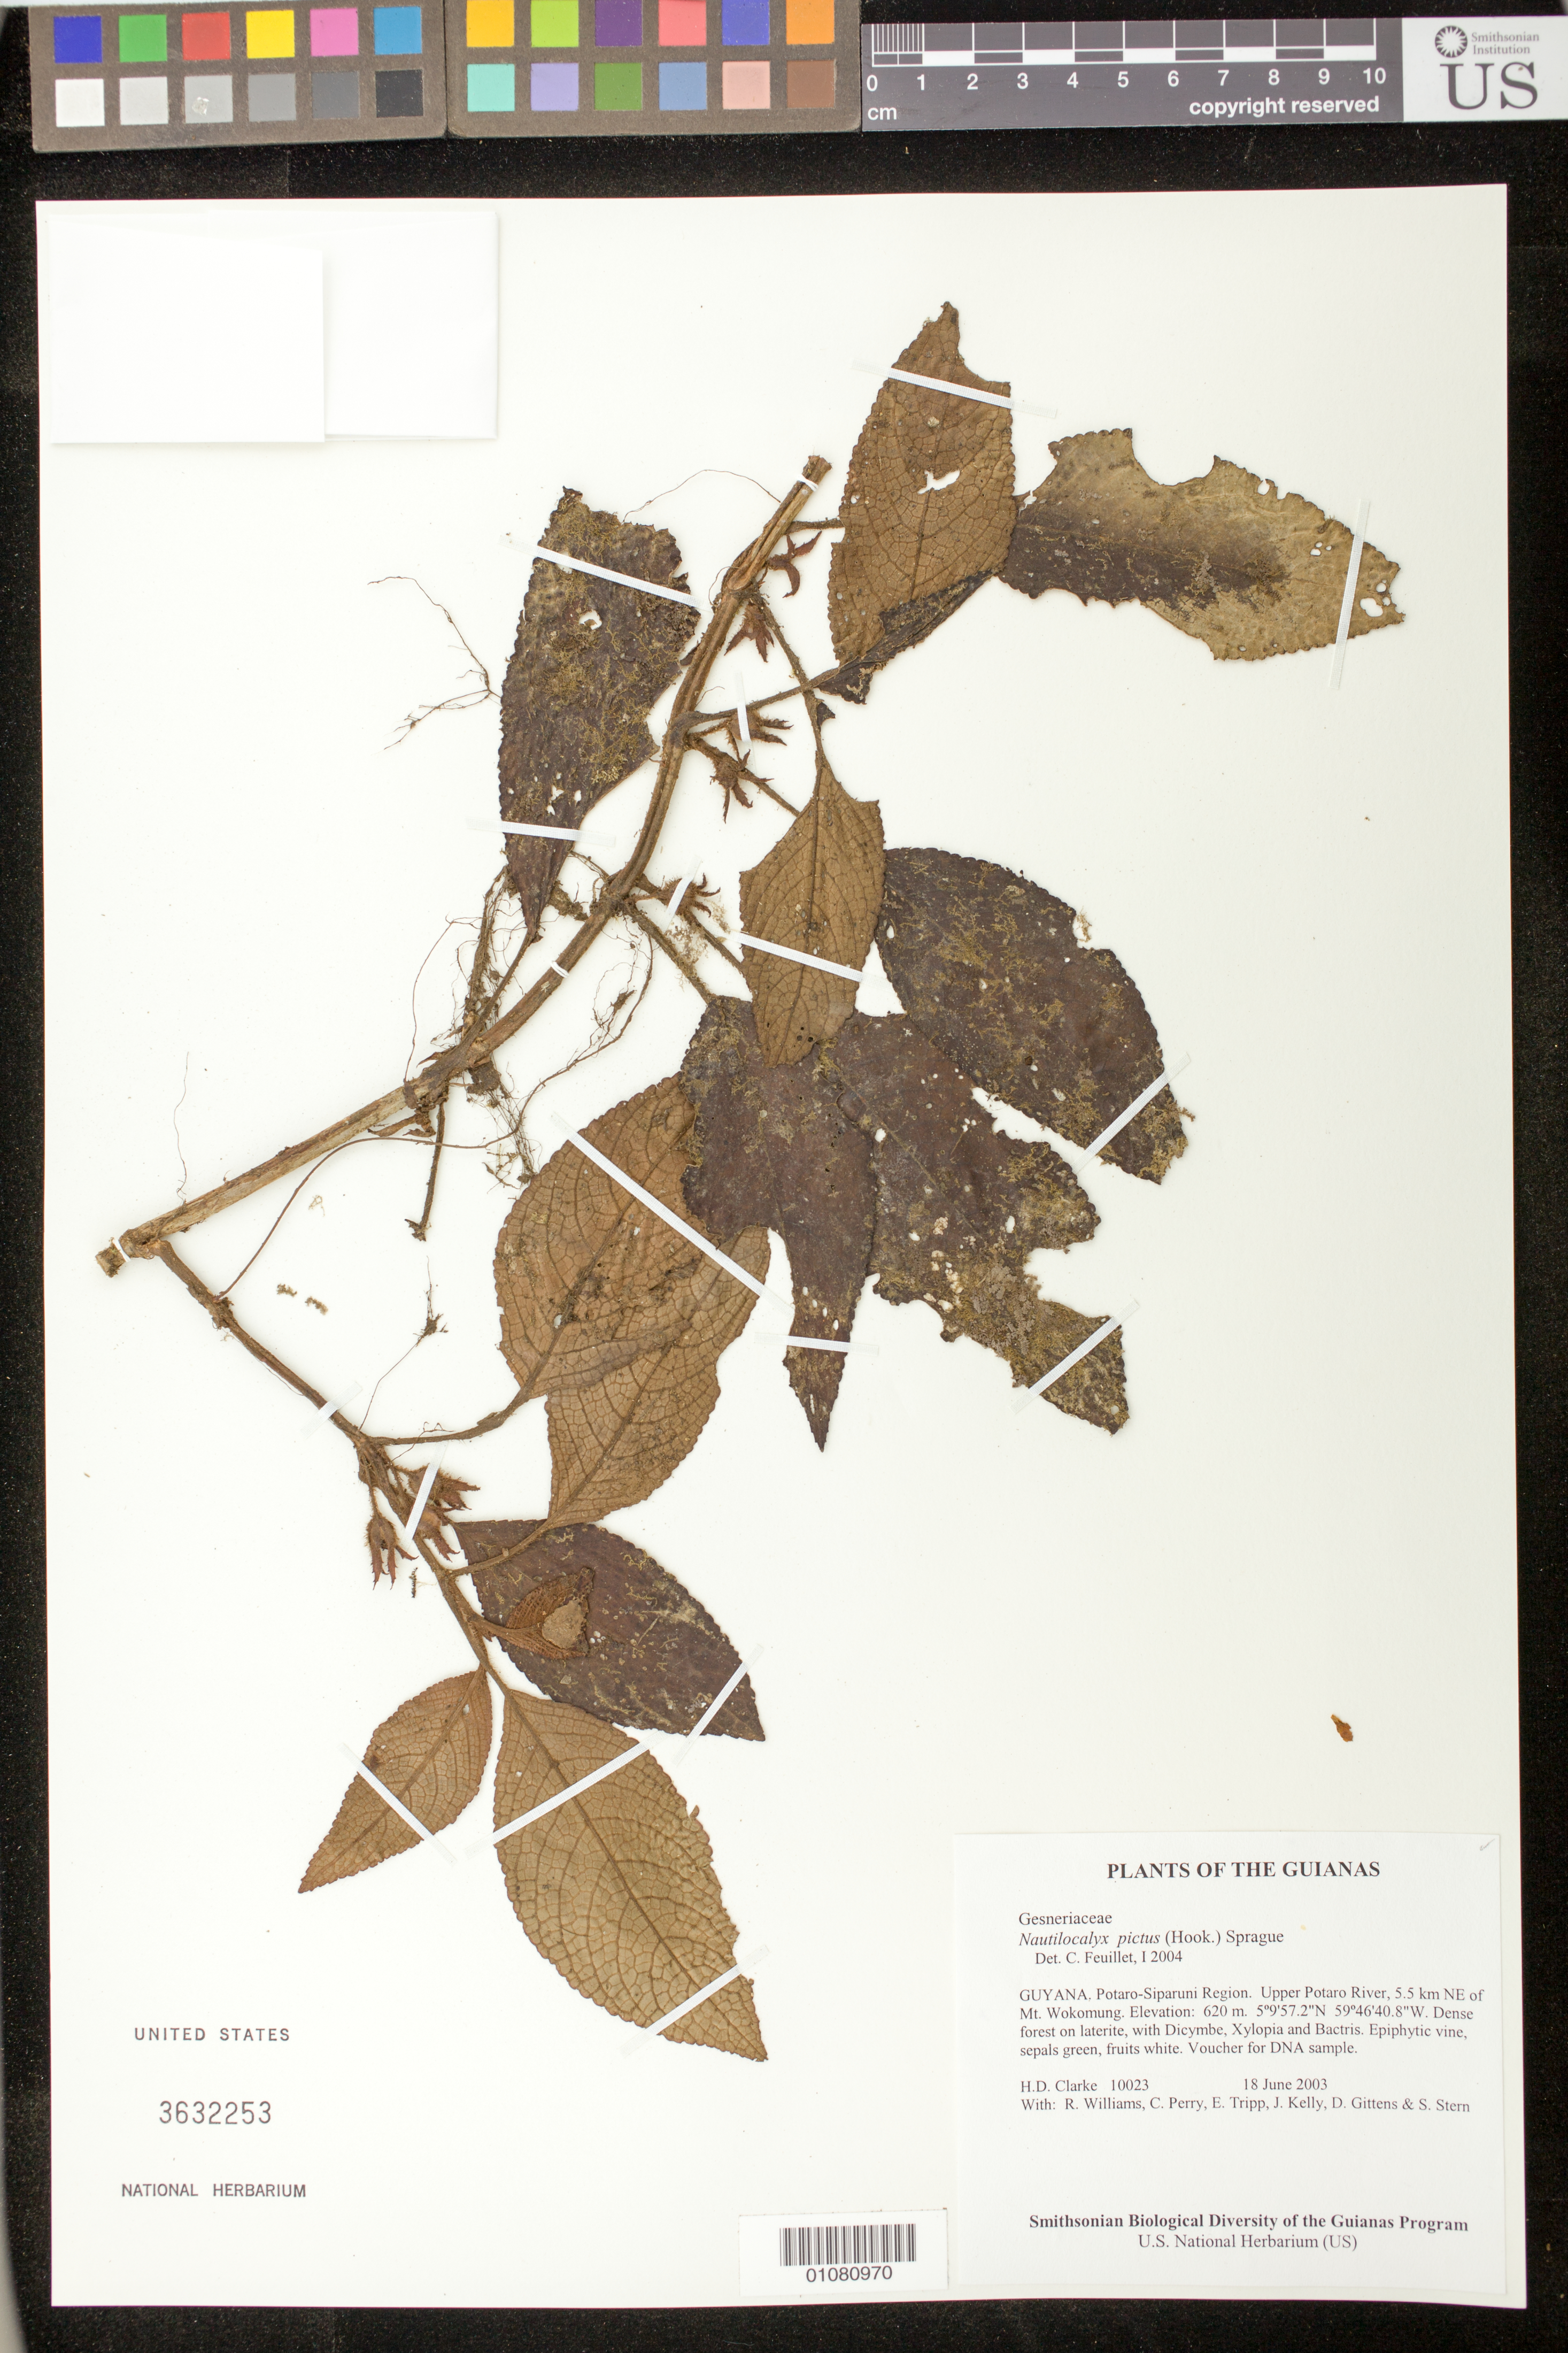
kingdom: Plantae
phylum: Tracheophyta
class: Magnoliopsida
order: Lamiales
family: Gesneriaceae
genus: Nautilocalyx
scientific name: Nautilocalyx pictus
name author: (Hook.) Sprague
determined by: Feuillet, C.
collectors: H. D. Clarke, R. Williams, C. Perry, E. Tripp, J. Kelly, D. Gittens & S. R. Stern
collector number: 10023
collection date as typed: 18 Jun 2003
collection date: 2003-06-18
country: Guyana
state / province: Potaro-Siparuni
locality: Upper Potaro River, 5.5 km NE of Mt. Wokomung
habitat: Dense forest on laterite, with Dicymbe, Xylopia and Bactris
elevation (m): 620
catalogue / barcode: US 3632253